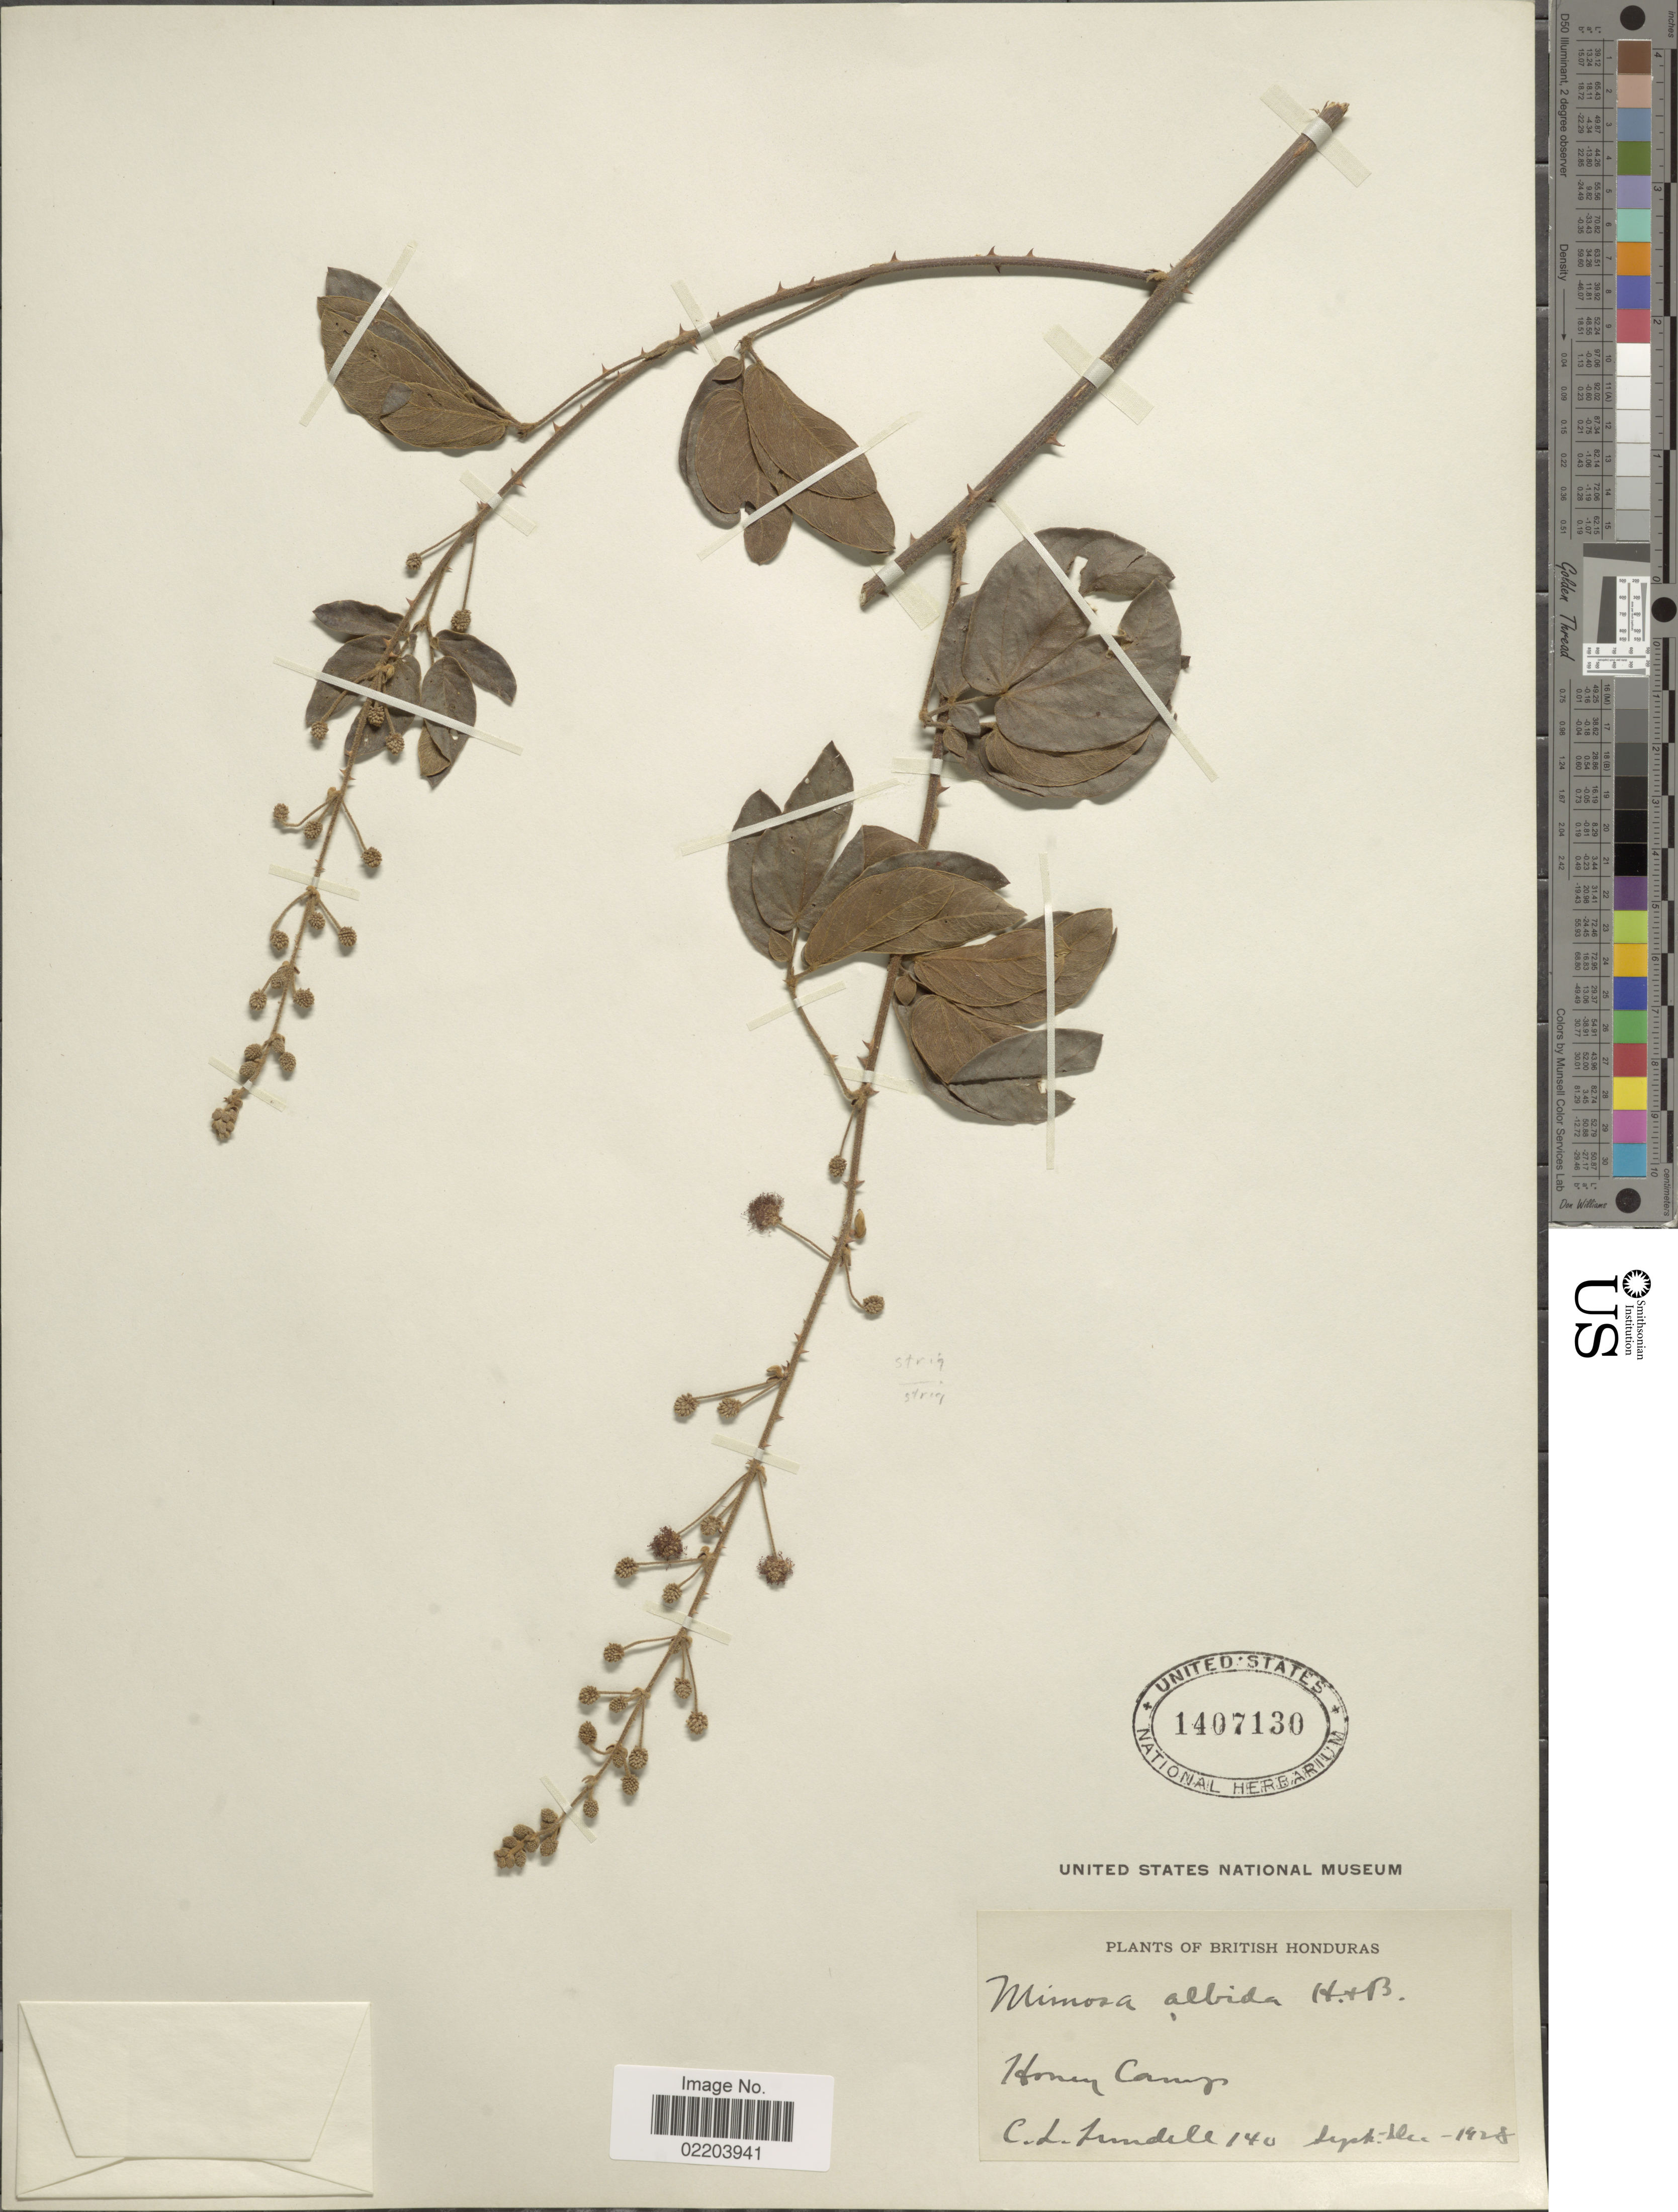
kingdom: Plantae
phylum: Tracheophyta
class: Magnoliopsida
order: Fabales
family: Fabaceae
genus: Mimosa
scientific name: Mimosa albida var. strigosa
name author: (Willd.) B.L. Rob.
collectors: C. L. Lundell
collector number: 140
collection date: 1928-09/1928-12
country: Belize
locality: British Honduras. Honey Camp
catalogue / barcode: US 1407130